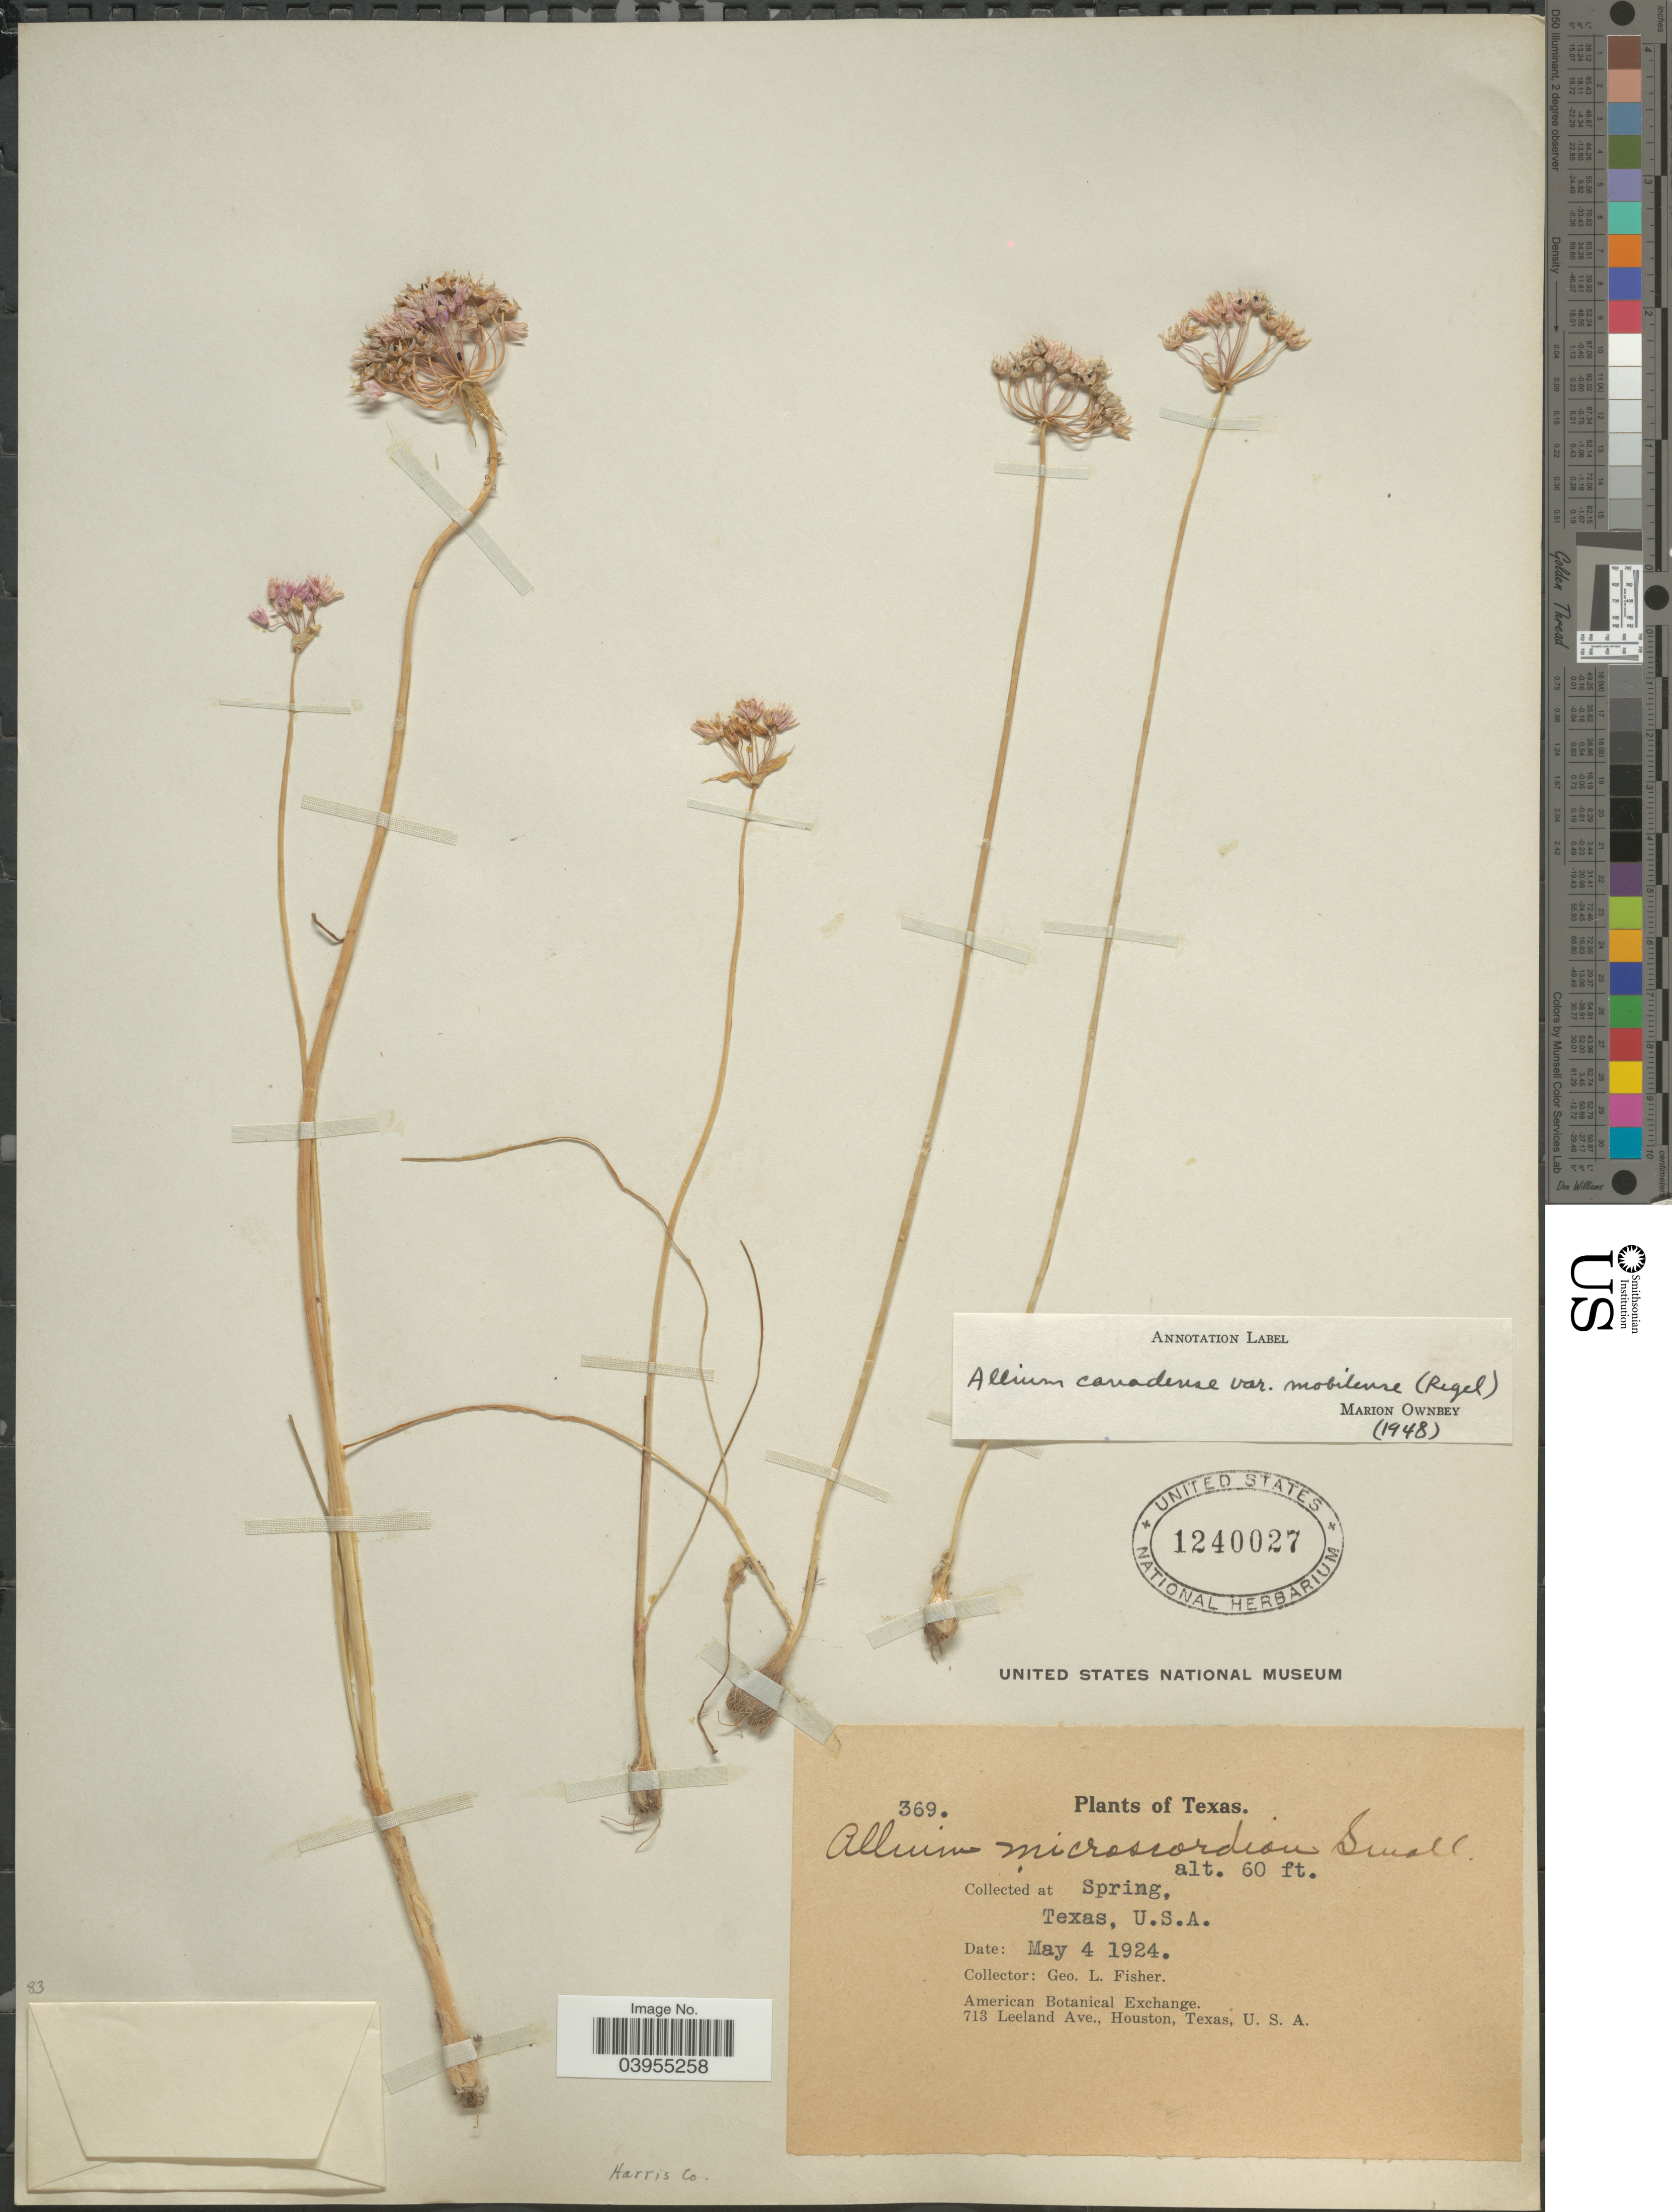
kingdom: Plantae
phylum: Tracheophyta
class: Liliopsida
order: Asparagales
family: Amaryllidaceae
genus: Allium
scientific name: Allium canadense var. mobilense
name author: (Regel) Traub & Ownbey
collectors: G. L. Fisher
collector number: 369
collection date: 1924-05-04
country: United States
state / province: Texas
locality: Spring. Harris Co.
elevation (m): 18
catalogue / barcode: US 1240027